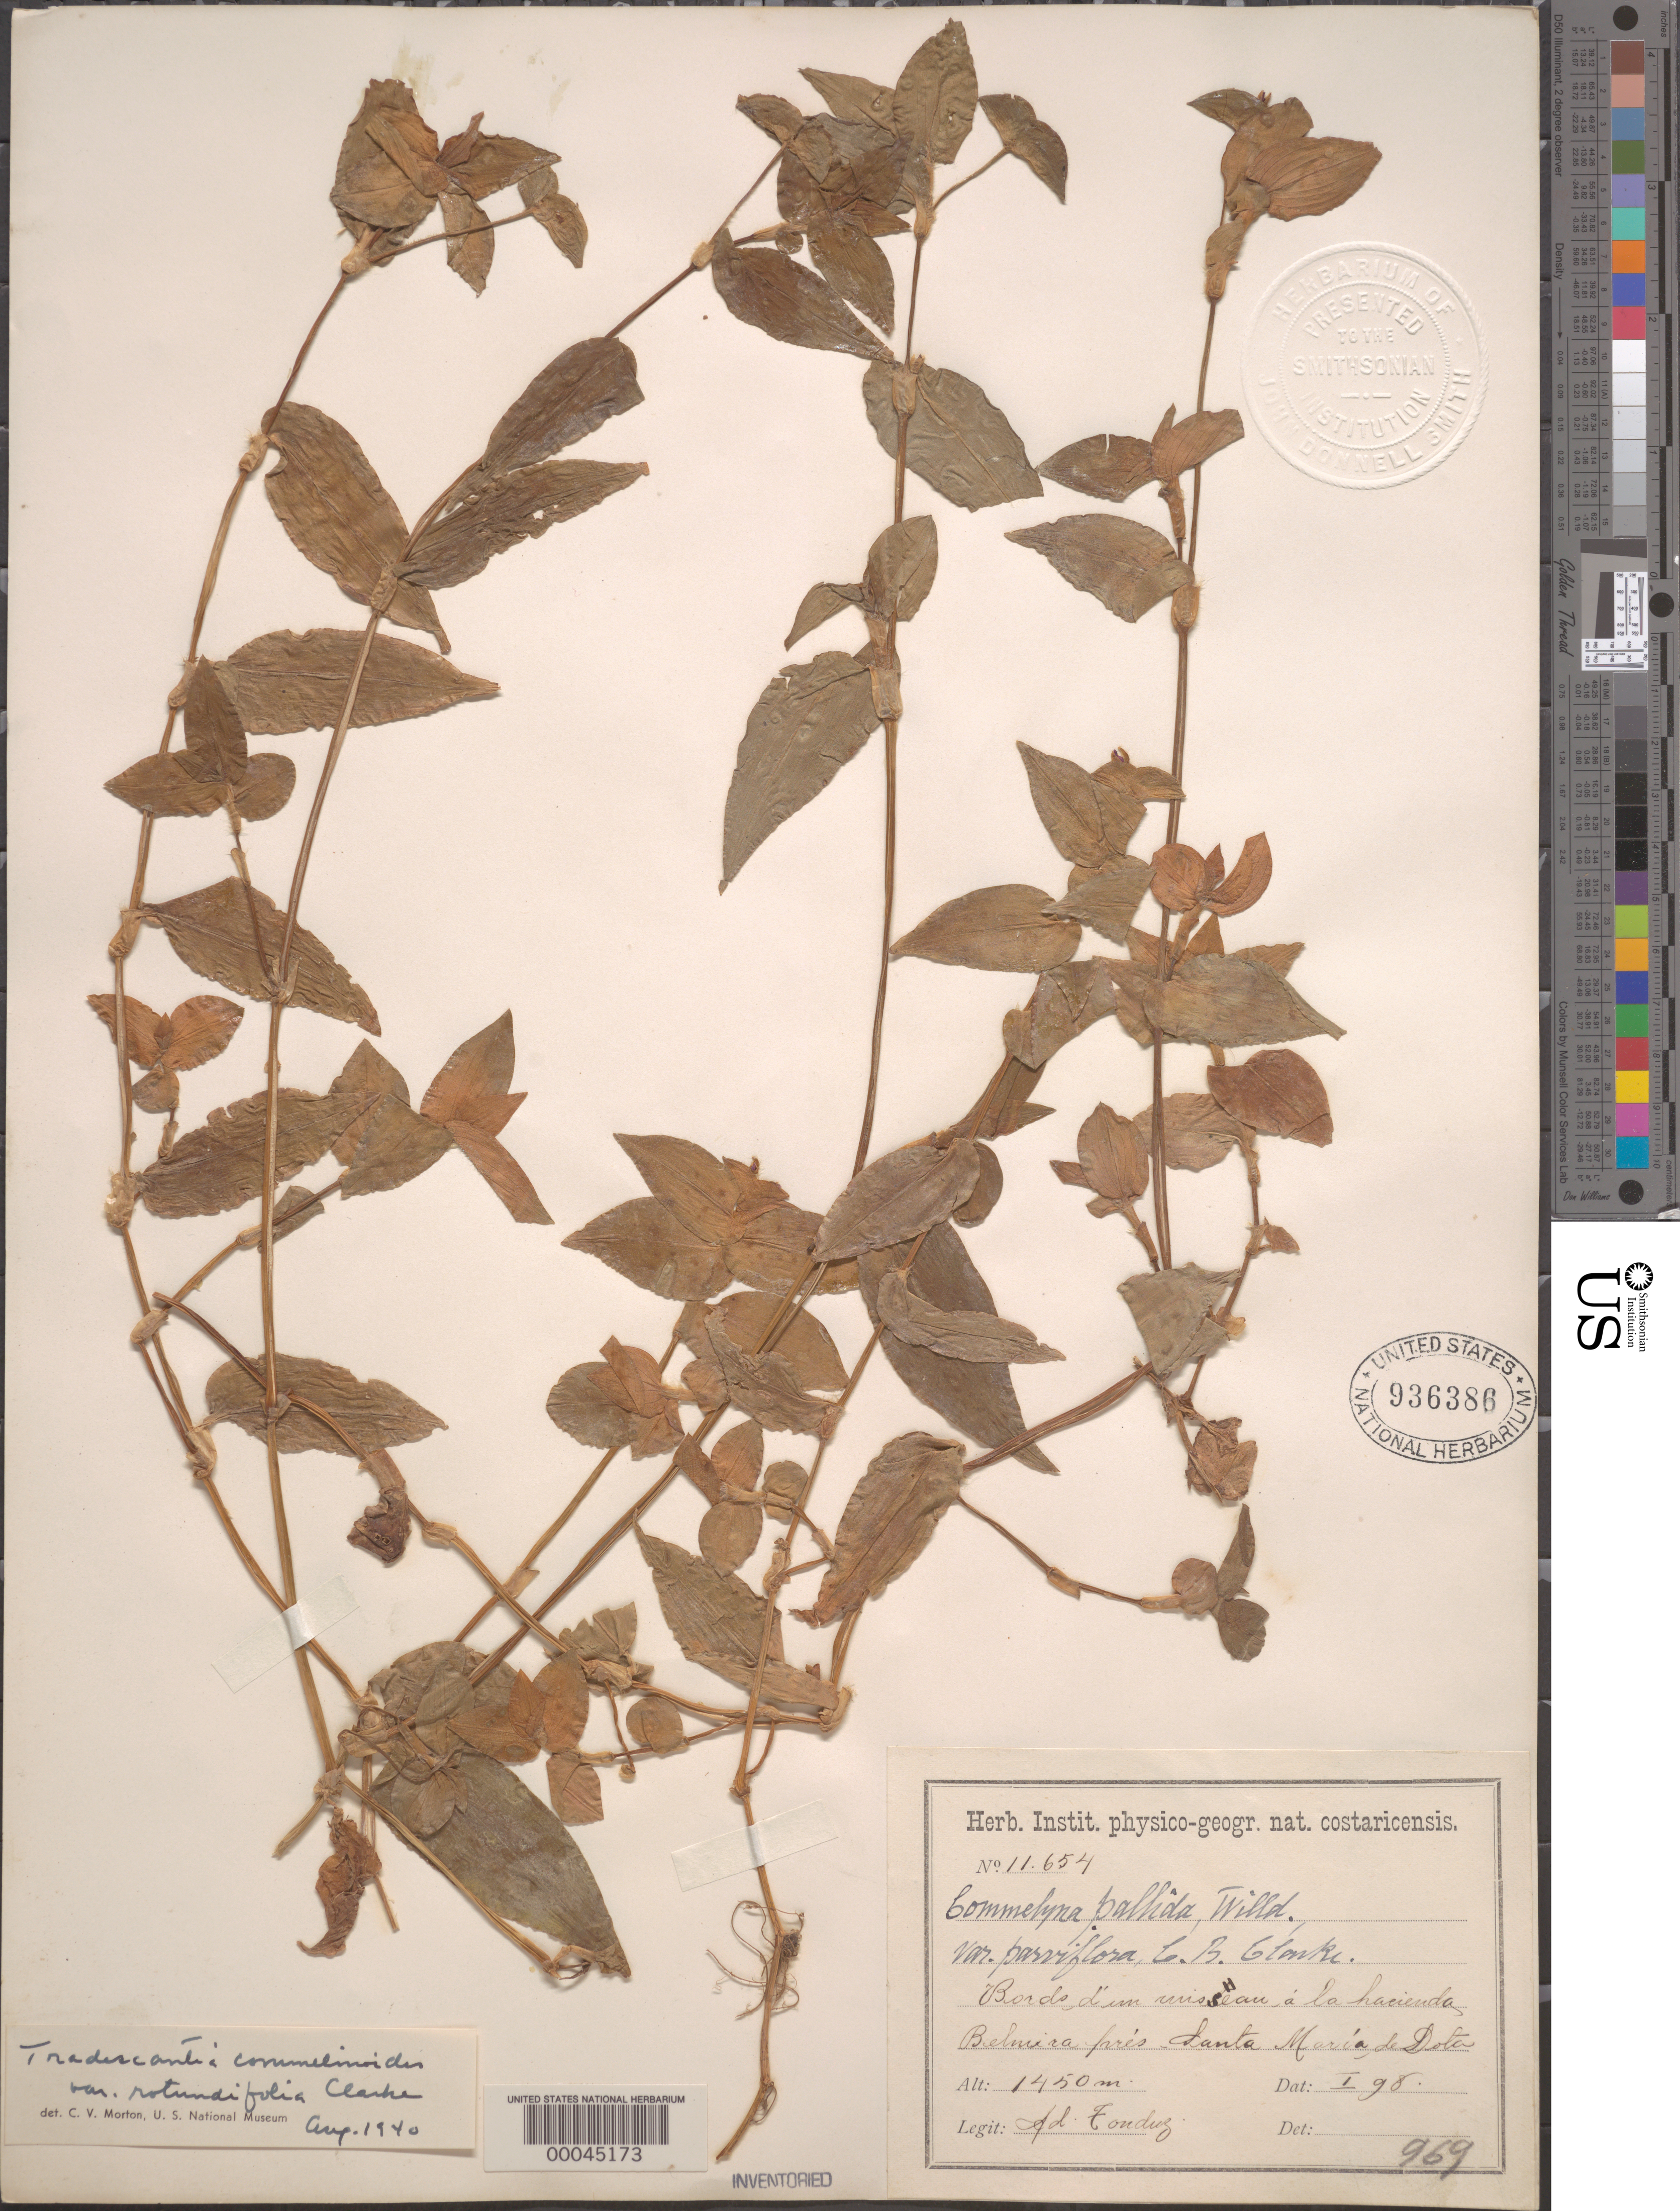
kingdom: Plantae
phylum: Tracheophyta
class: Liliopsida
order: Commelinales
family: Commelinaceae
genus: Tradescantia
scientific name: Tradescantia poelliae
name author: D.R. Hunt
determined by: Strong, Mark T., (BOT), Smithsonian Institution - National Museum of Natural History (UNITED STATES)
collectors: A. Tonduz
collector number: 11654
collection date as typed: Jan 1898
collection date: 1898-01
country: Costa Rica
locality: Near Santa Maria de Dota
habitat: Streambank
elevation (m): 1450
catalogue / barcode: US 936386